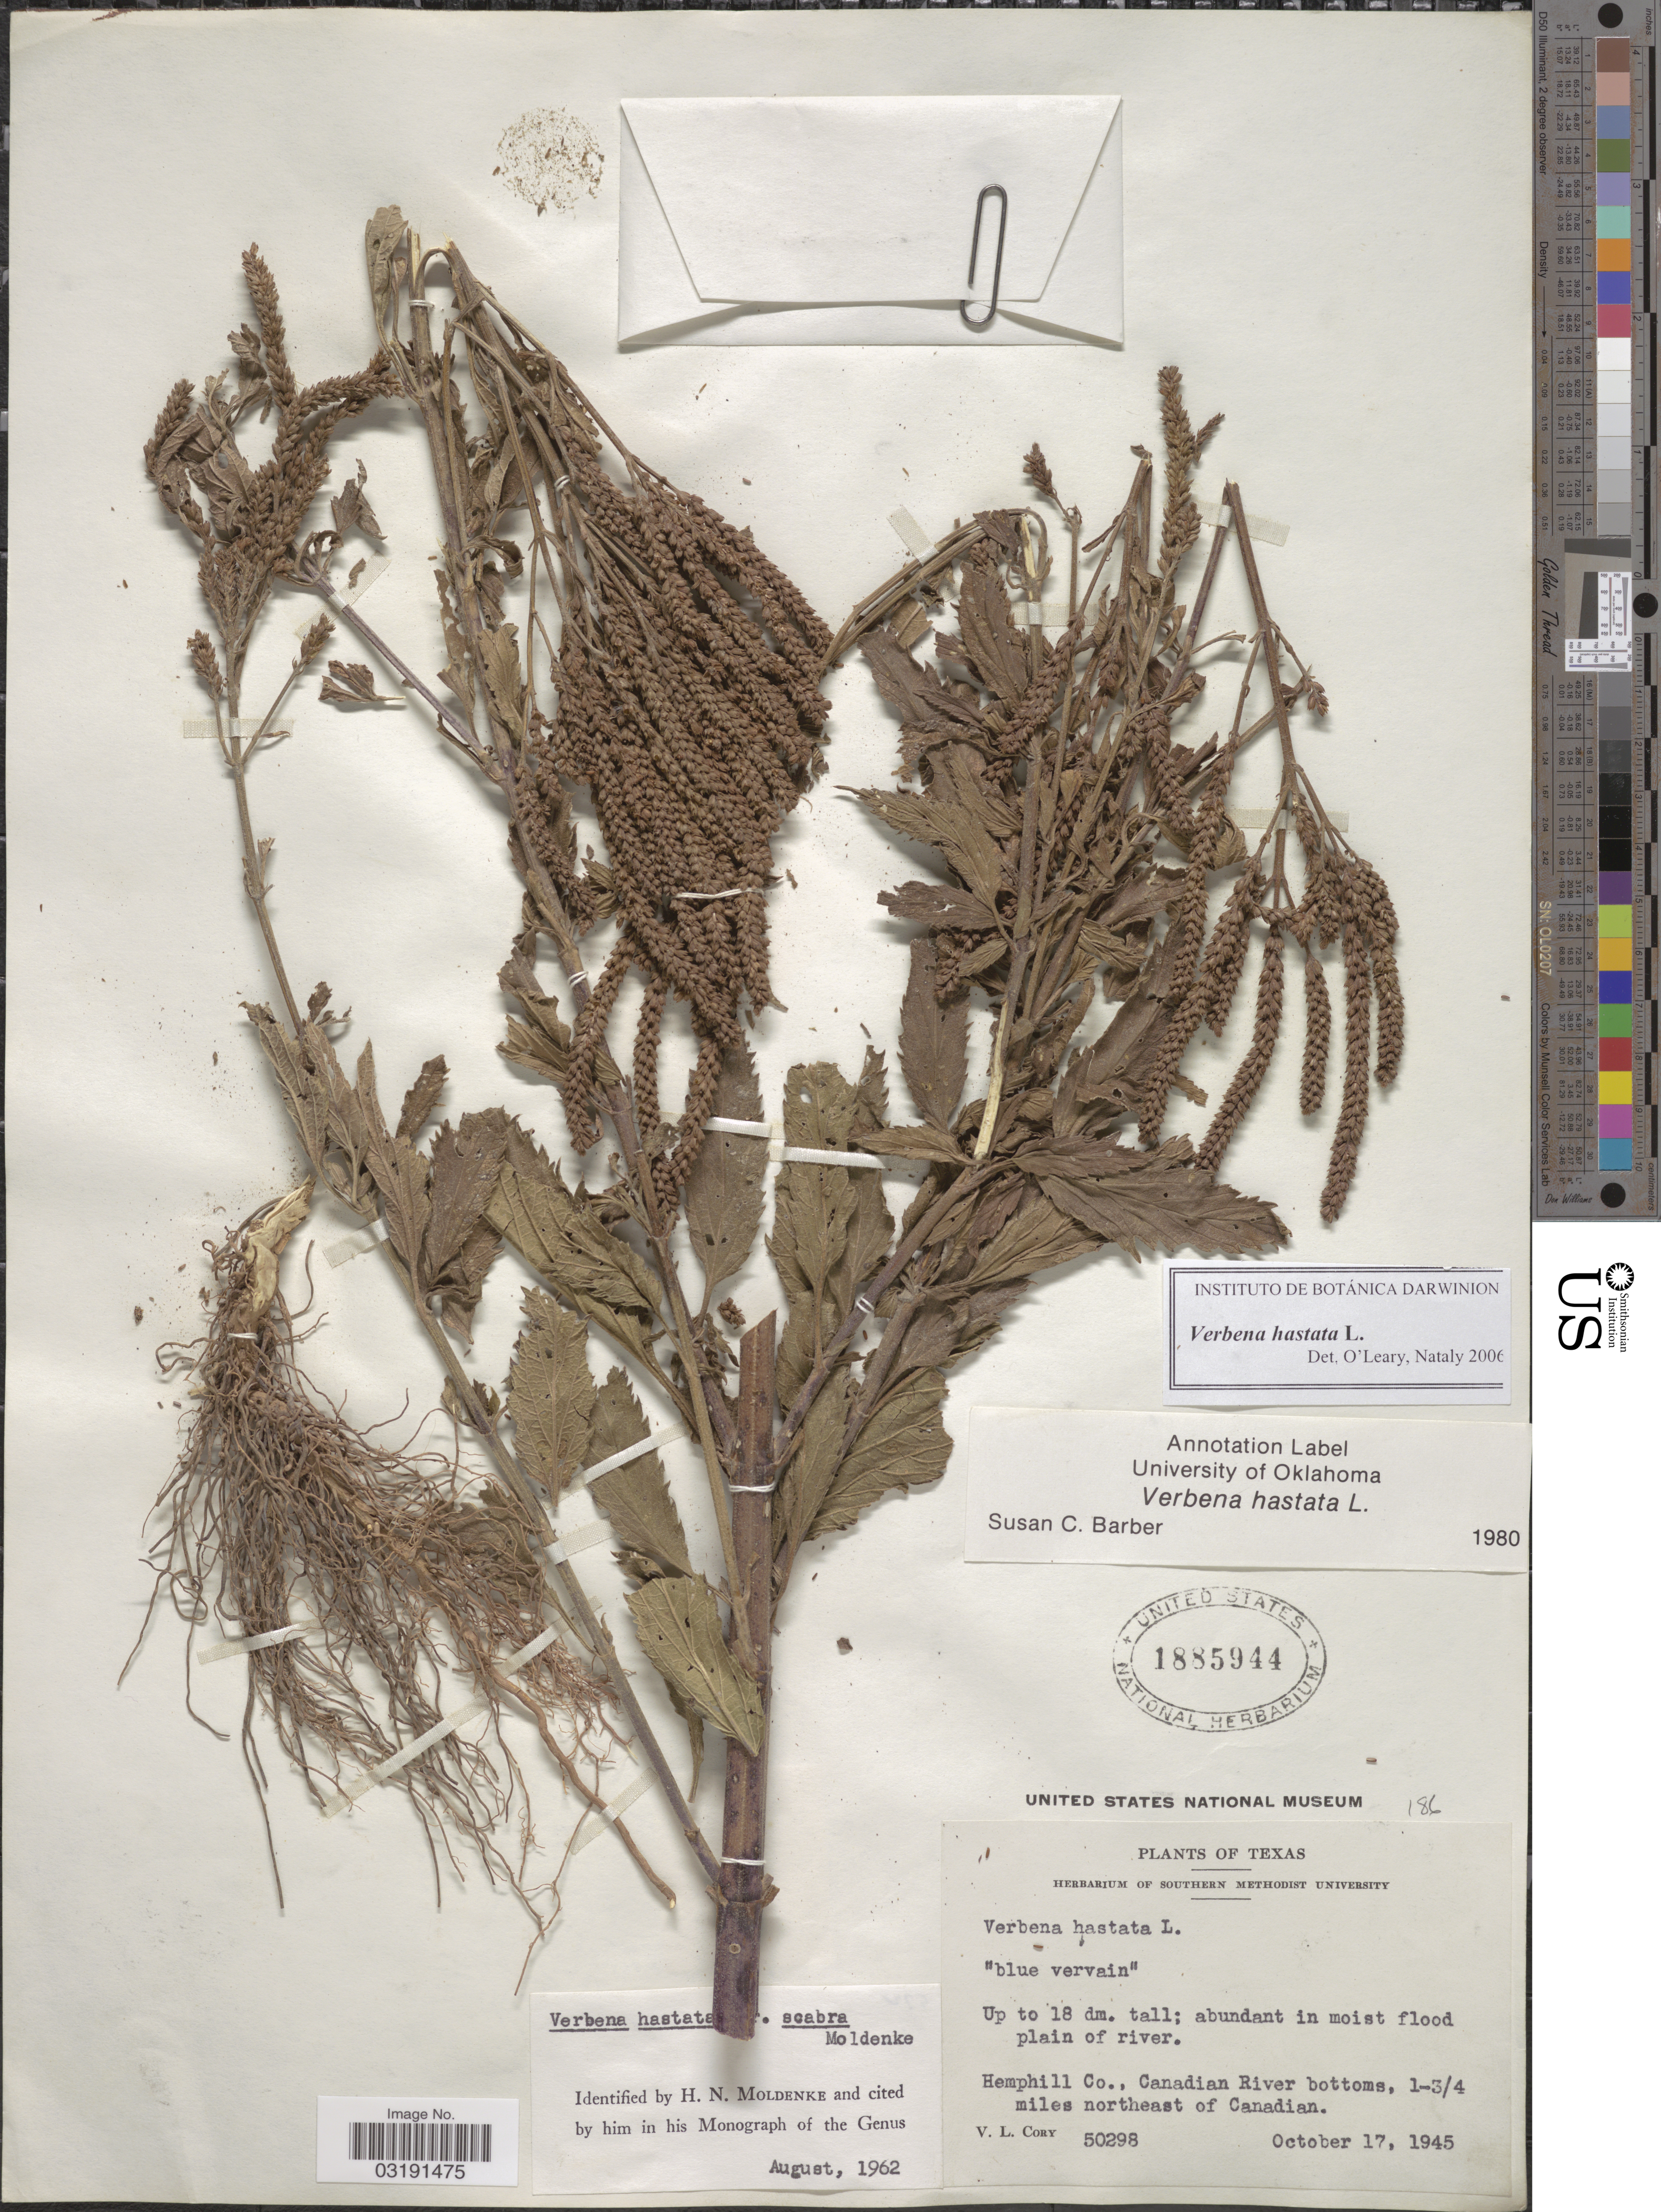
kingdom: Plantae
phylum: Tracheophyta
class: Magnoliopsida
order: Lamiales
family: Verbenaceae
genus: Verbena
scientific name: Verbena hastata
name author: L.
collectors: V. Cory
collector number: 50298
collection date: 1945-10-17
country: United States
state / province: Texas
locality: Hemphill Co., Canadian River bottoms, 1-¾ miles northeast of Canadian.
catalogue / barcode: US 1885944